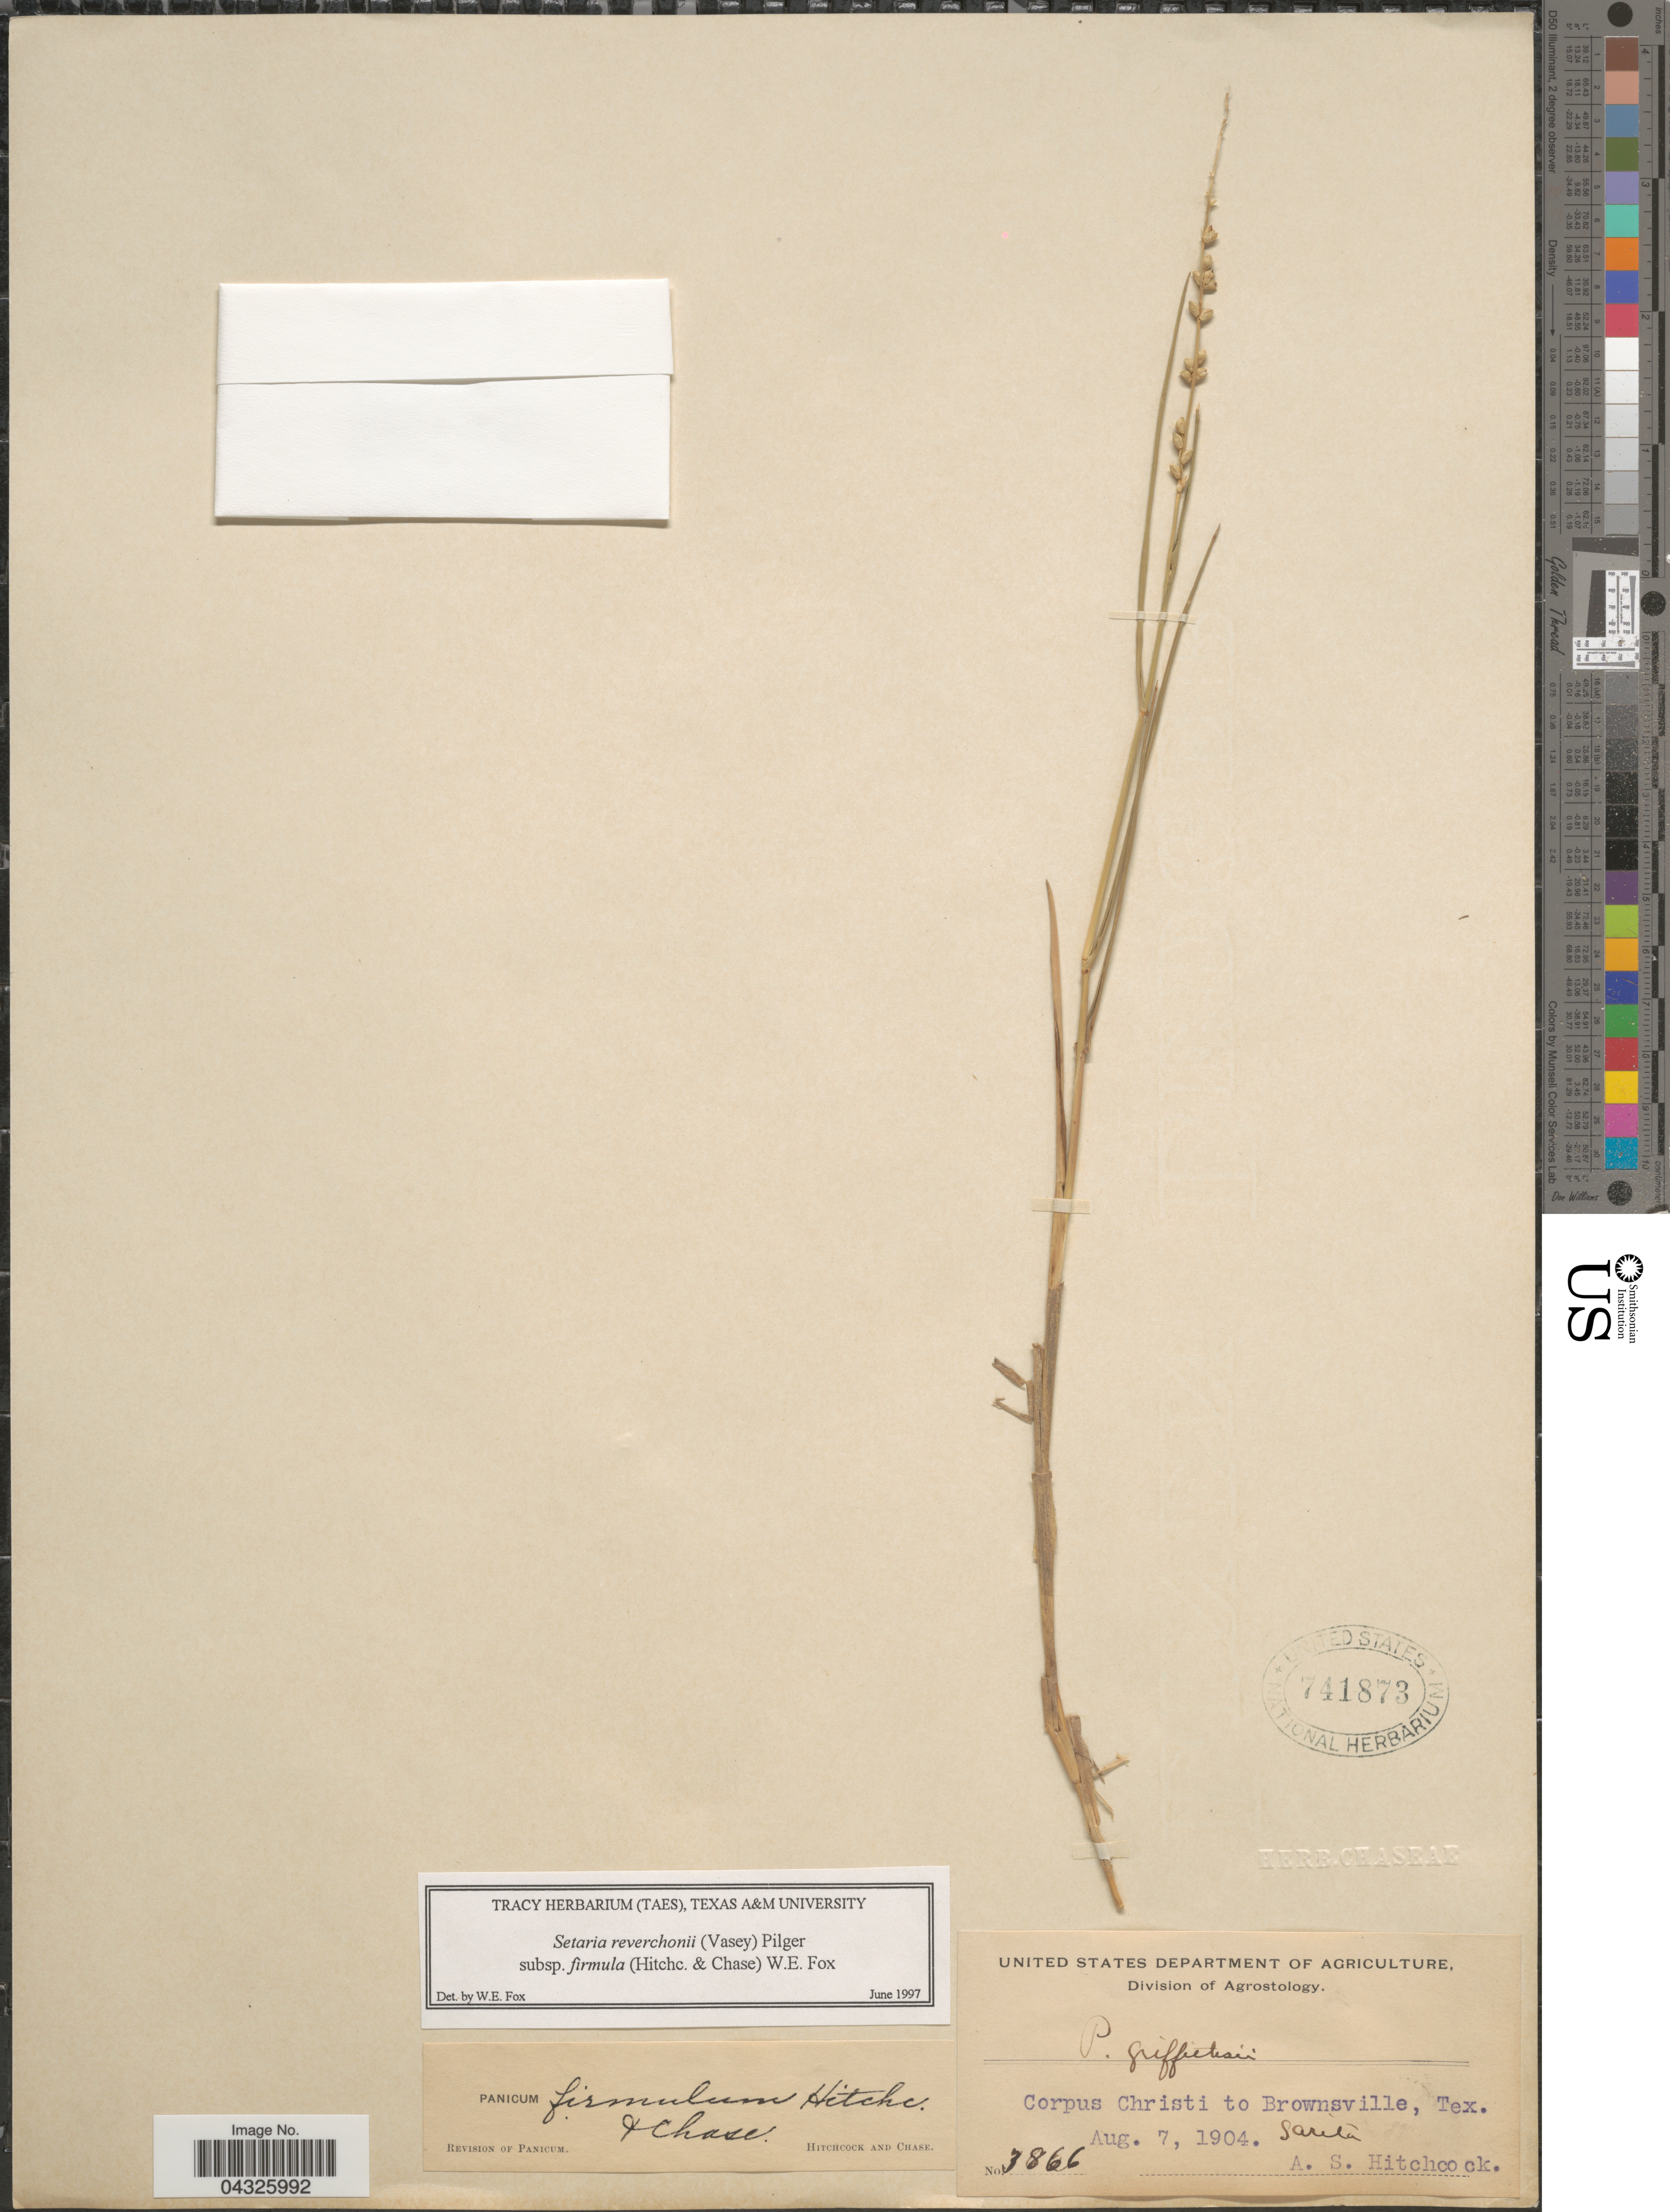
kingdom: Plantae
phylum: Tracheophyta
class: Liliopsida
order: Poales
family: Poaceae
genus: Setaria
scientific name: Setaria reverchonii subsp. firmula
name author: (Hitchc. & Chase) W.E. Fox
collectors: A. S. Hitchcock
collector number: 3866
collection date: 1904-08-07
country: United States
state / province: Texas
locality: Corpus Christi to Brownsville, Sarita.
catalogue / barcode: US 741873